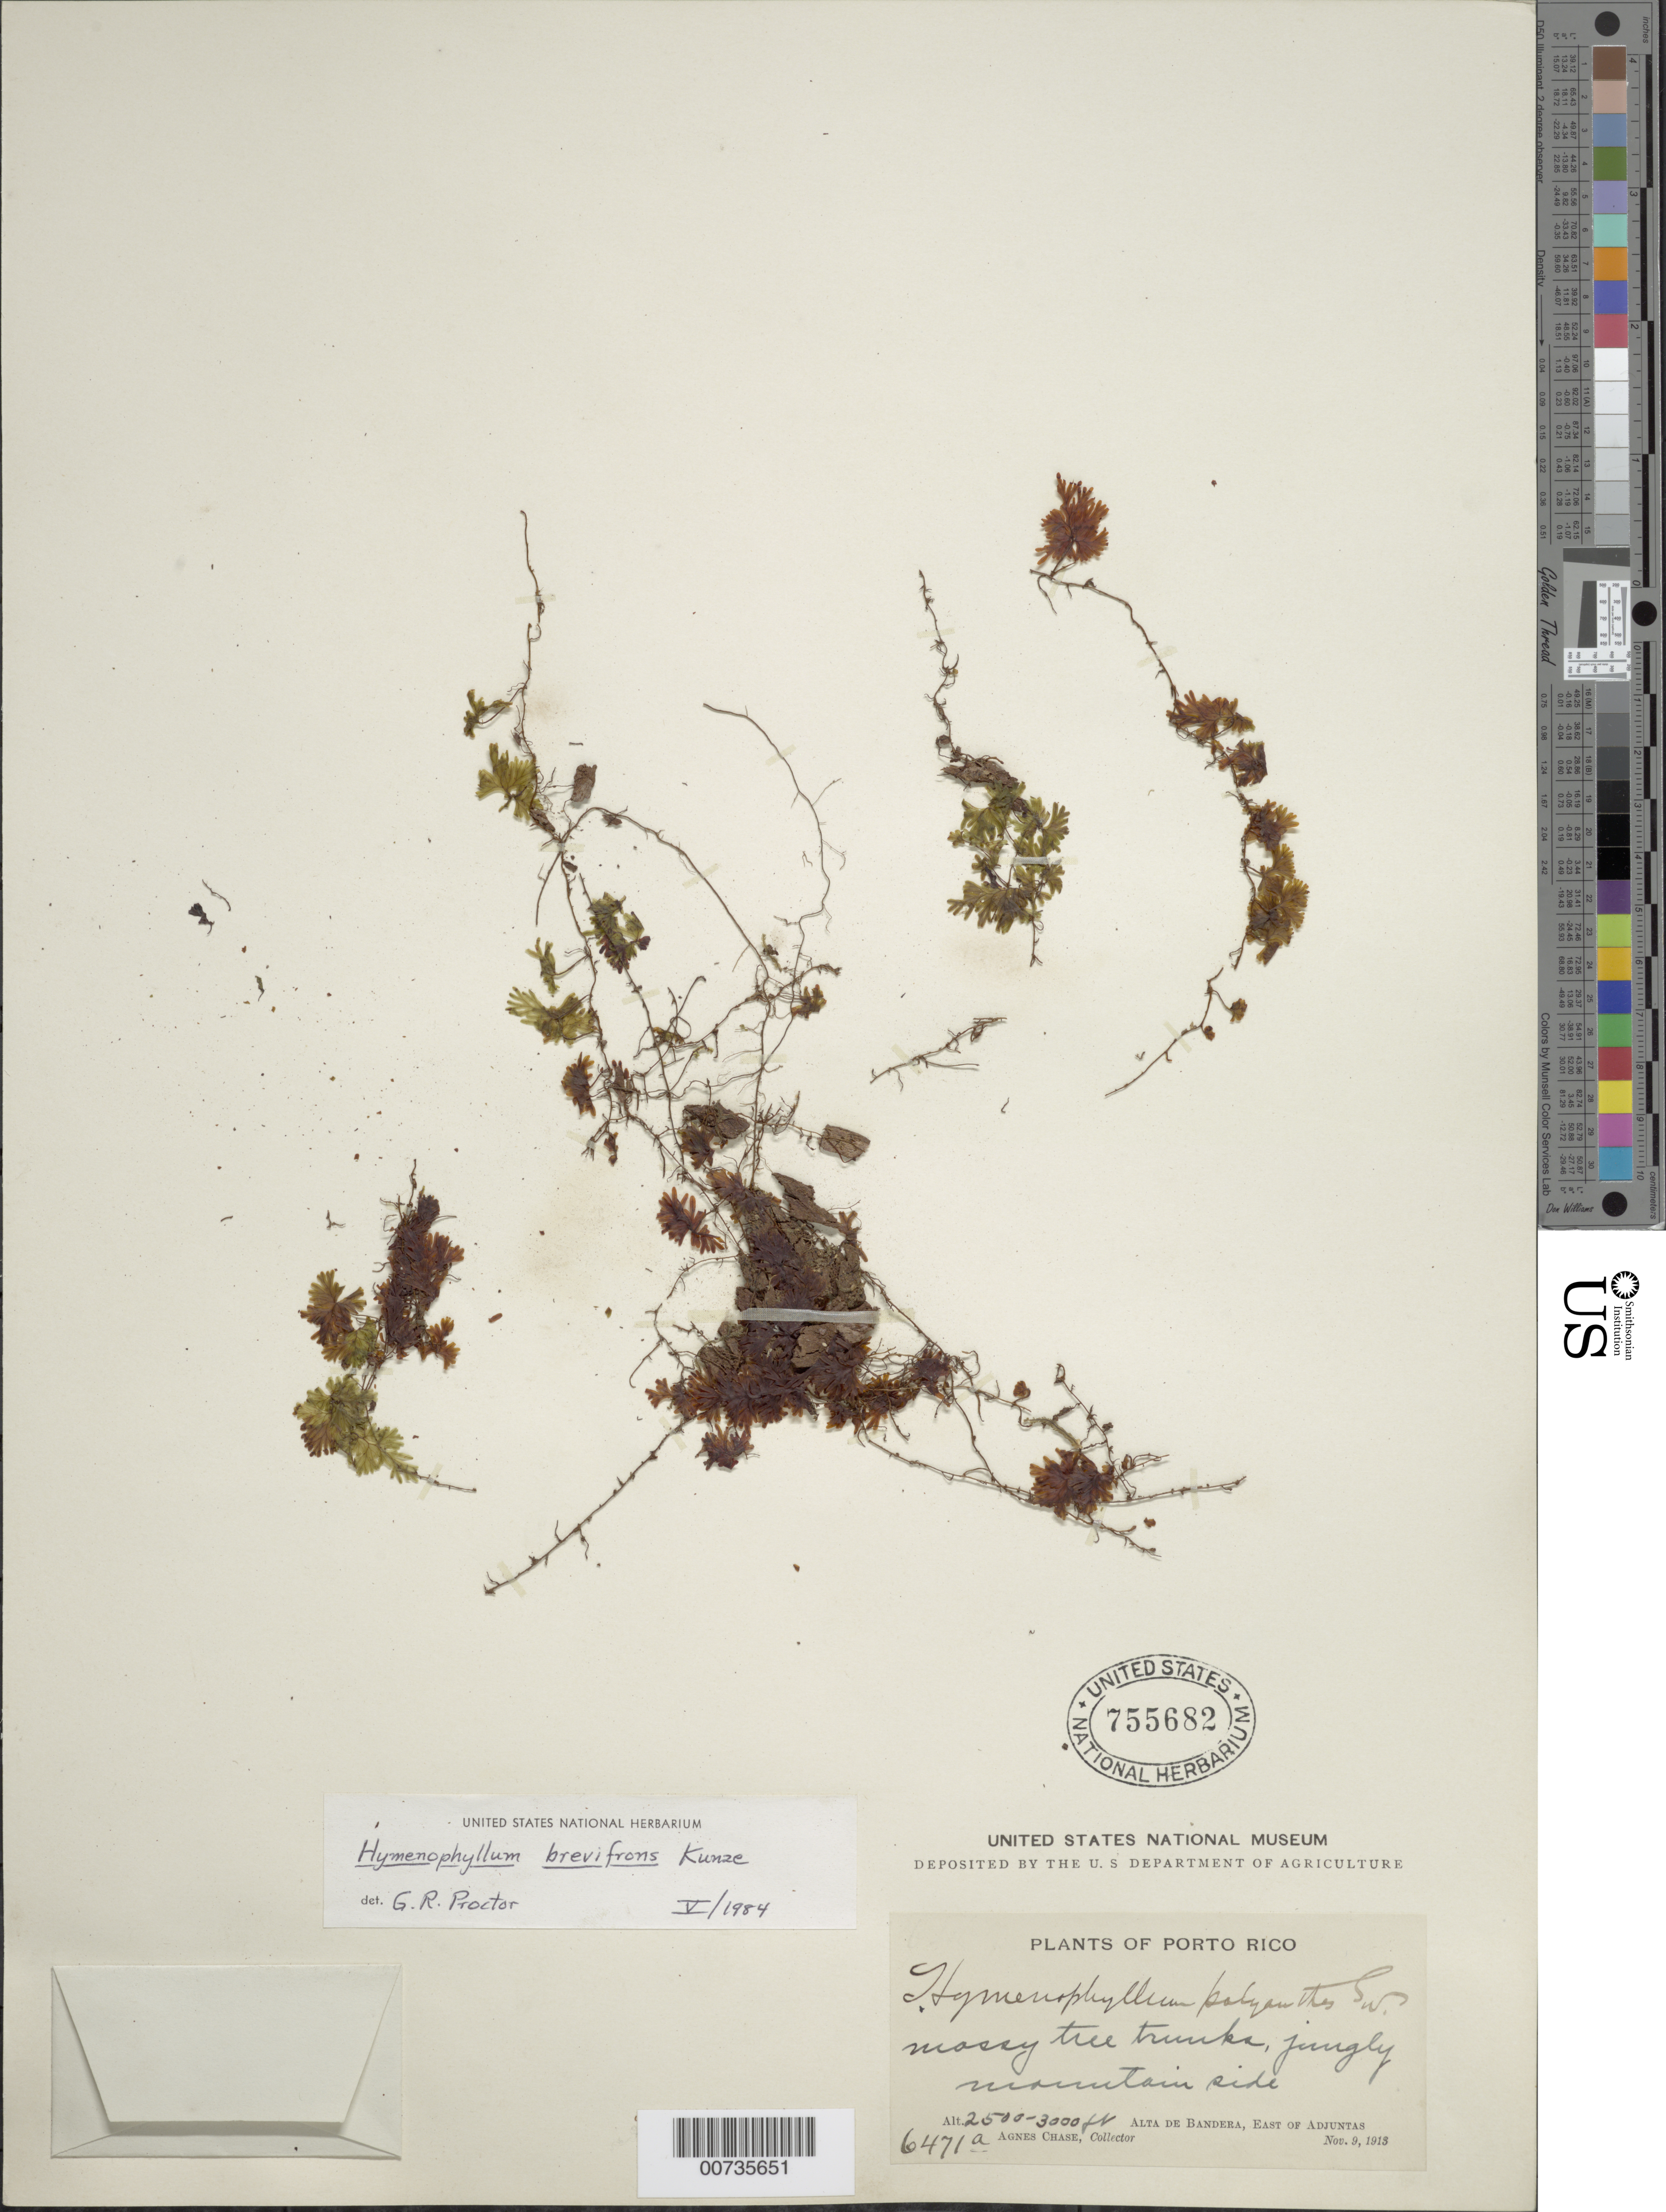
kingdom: Plantae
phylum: Tracheophyta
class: Polypodiopsida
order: Hymenophyllales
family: Hymenophyllaceae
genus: Hymenophyllum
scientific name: Hymenophyllum brevifrons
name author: Kunze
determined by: Proctor, G. R.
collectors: A. Chase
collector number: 6471a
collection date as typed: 09 Nov 1913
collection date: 1913-11-09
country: Puerto Rico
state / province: Adjuntas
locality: Alta de Bandera, E of Adjuntas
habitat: Mossy tree trunks, jungly mountain side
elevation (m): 700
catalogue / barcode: US 755682